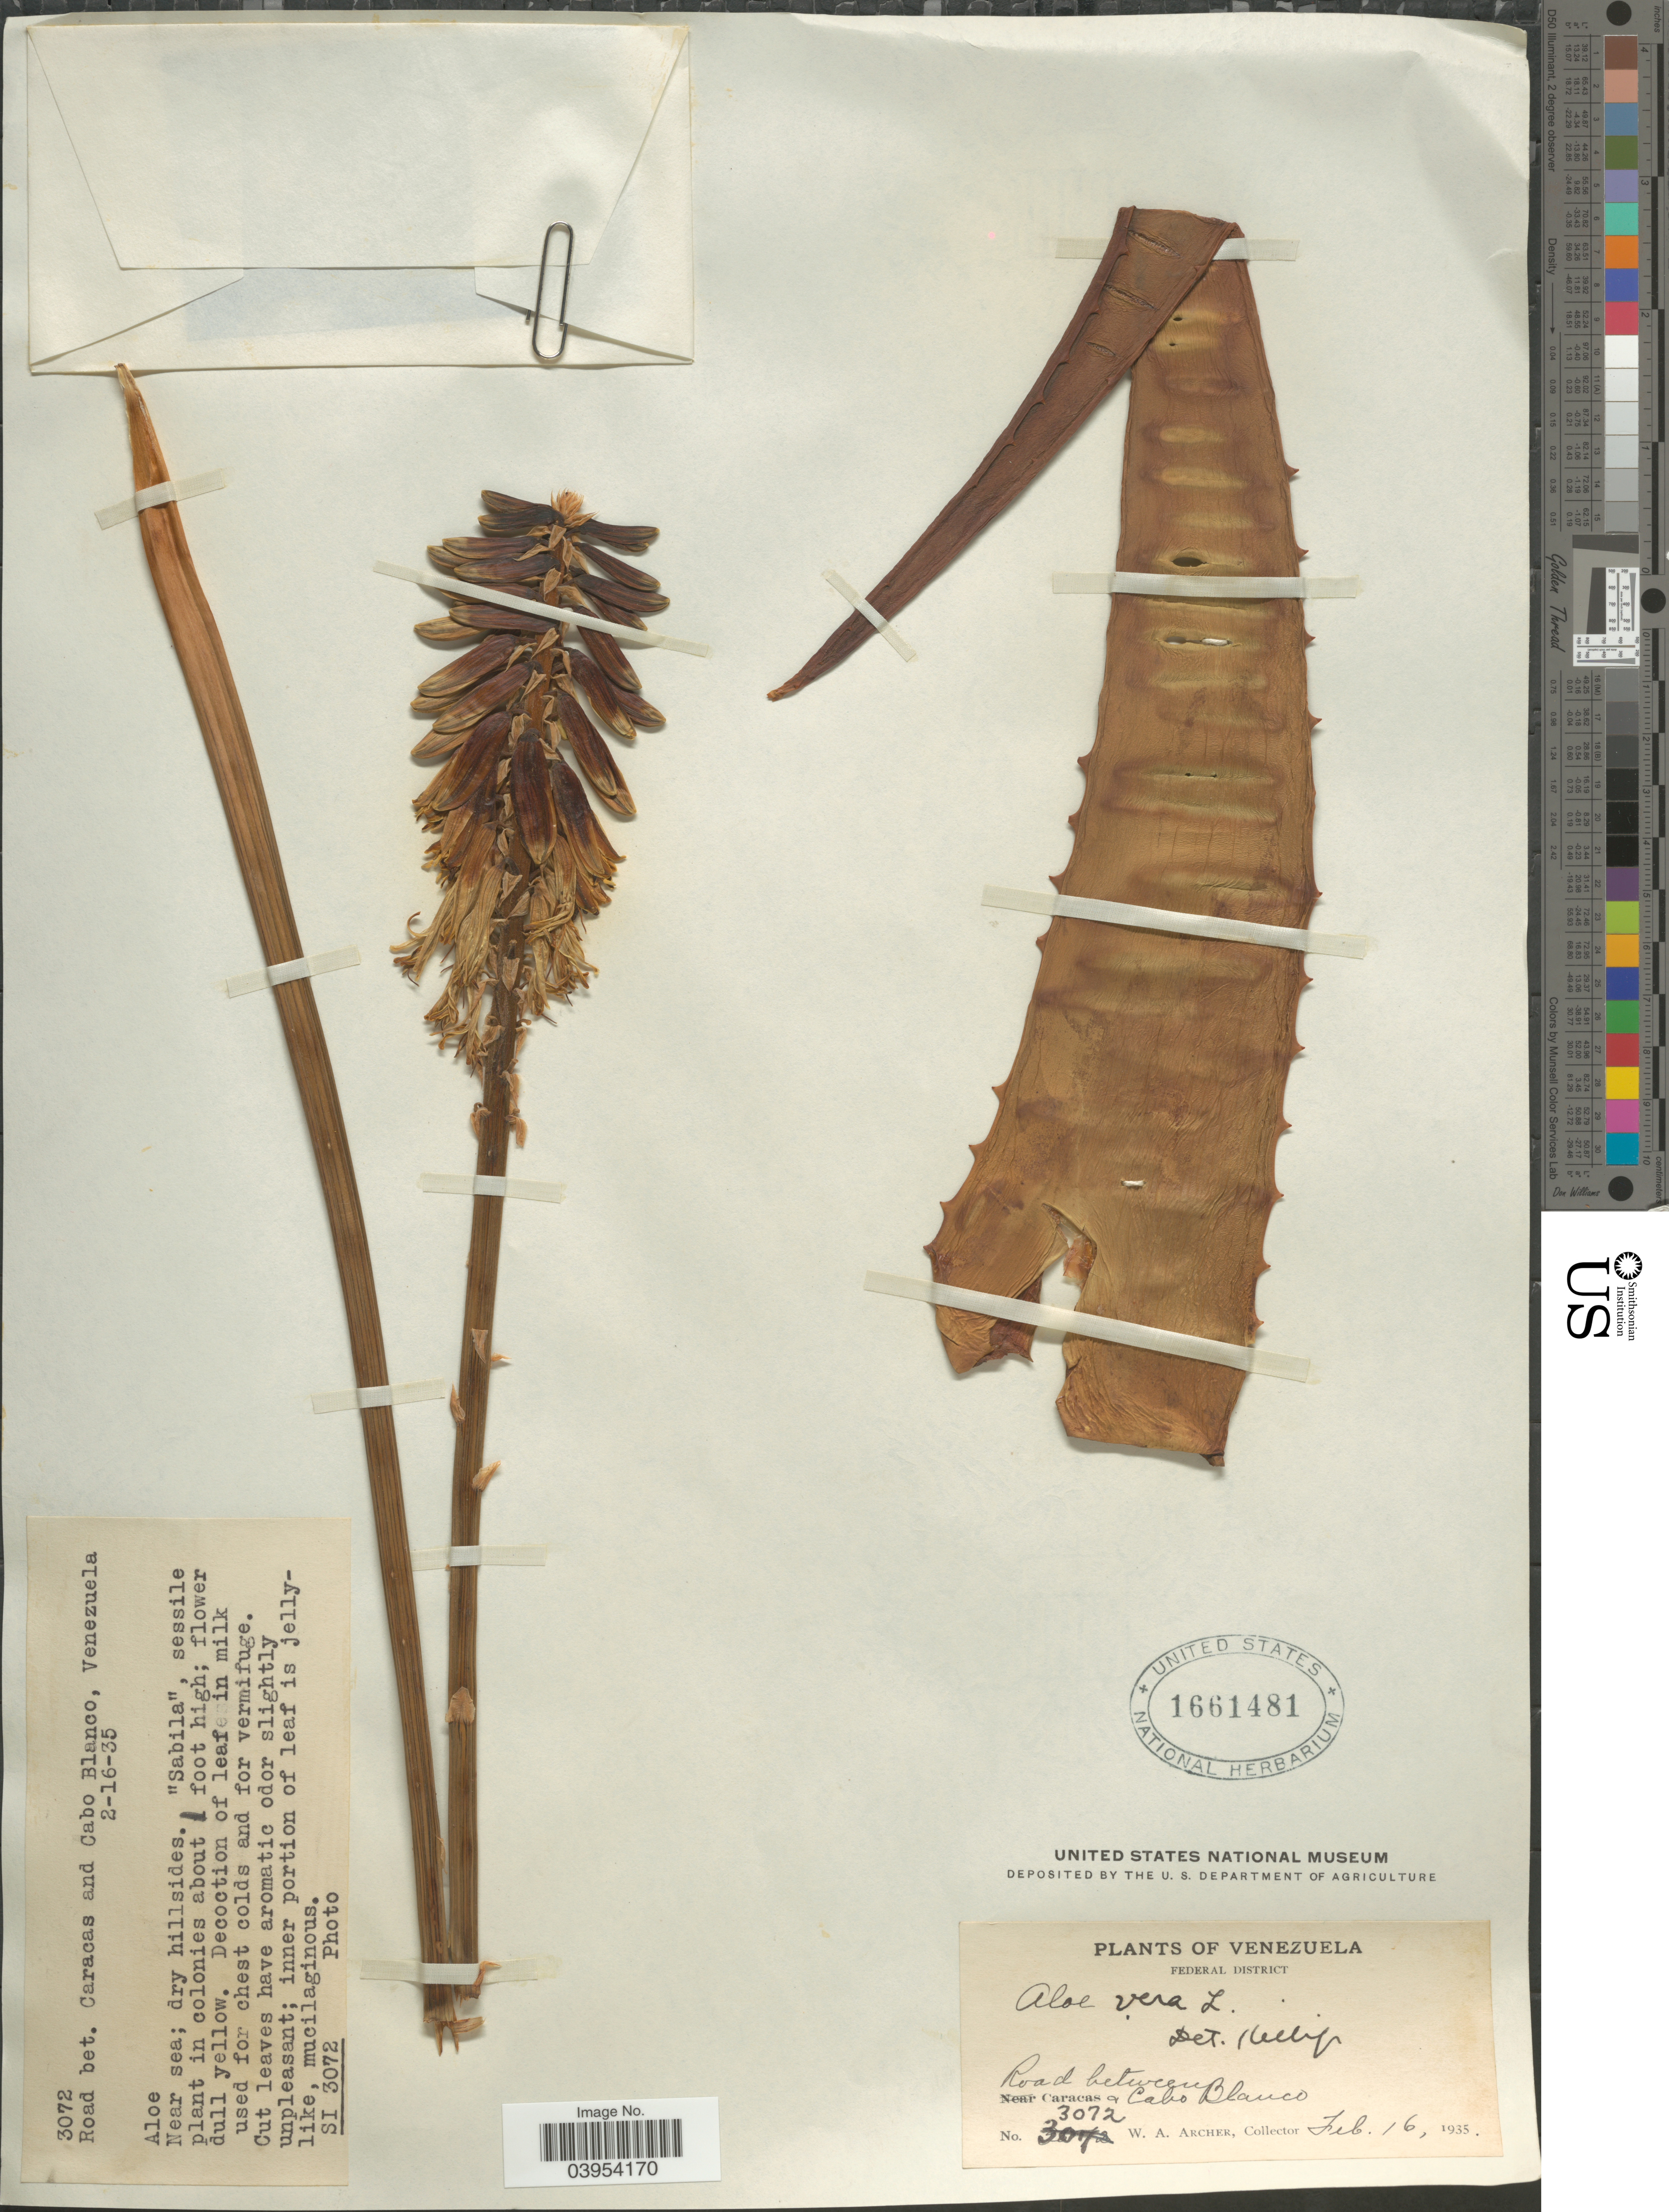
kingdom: Plantae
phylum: Tracheophyta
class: Liliopsida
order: Asparagales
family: Asphodelaceae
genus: Aloe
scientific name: Aloe vera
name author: L.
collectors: W. Archer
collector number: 3072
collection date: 1935-02-16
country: Venezuela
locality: Federal District. Road between Caracas and Cabo Blanco.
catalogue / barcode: US 1661481